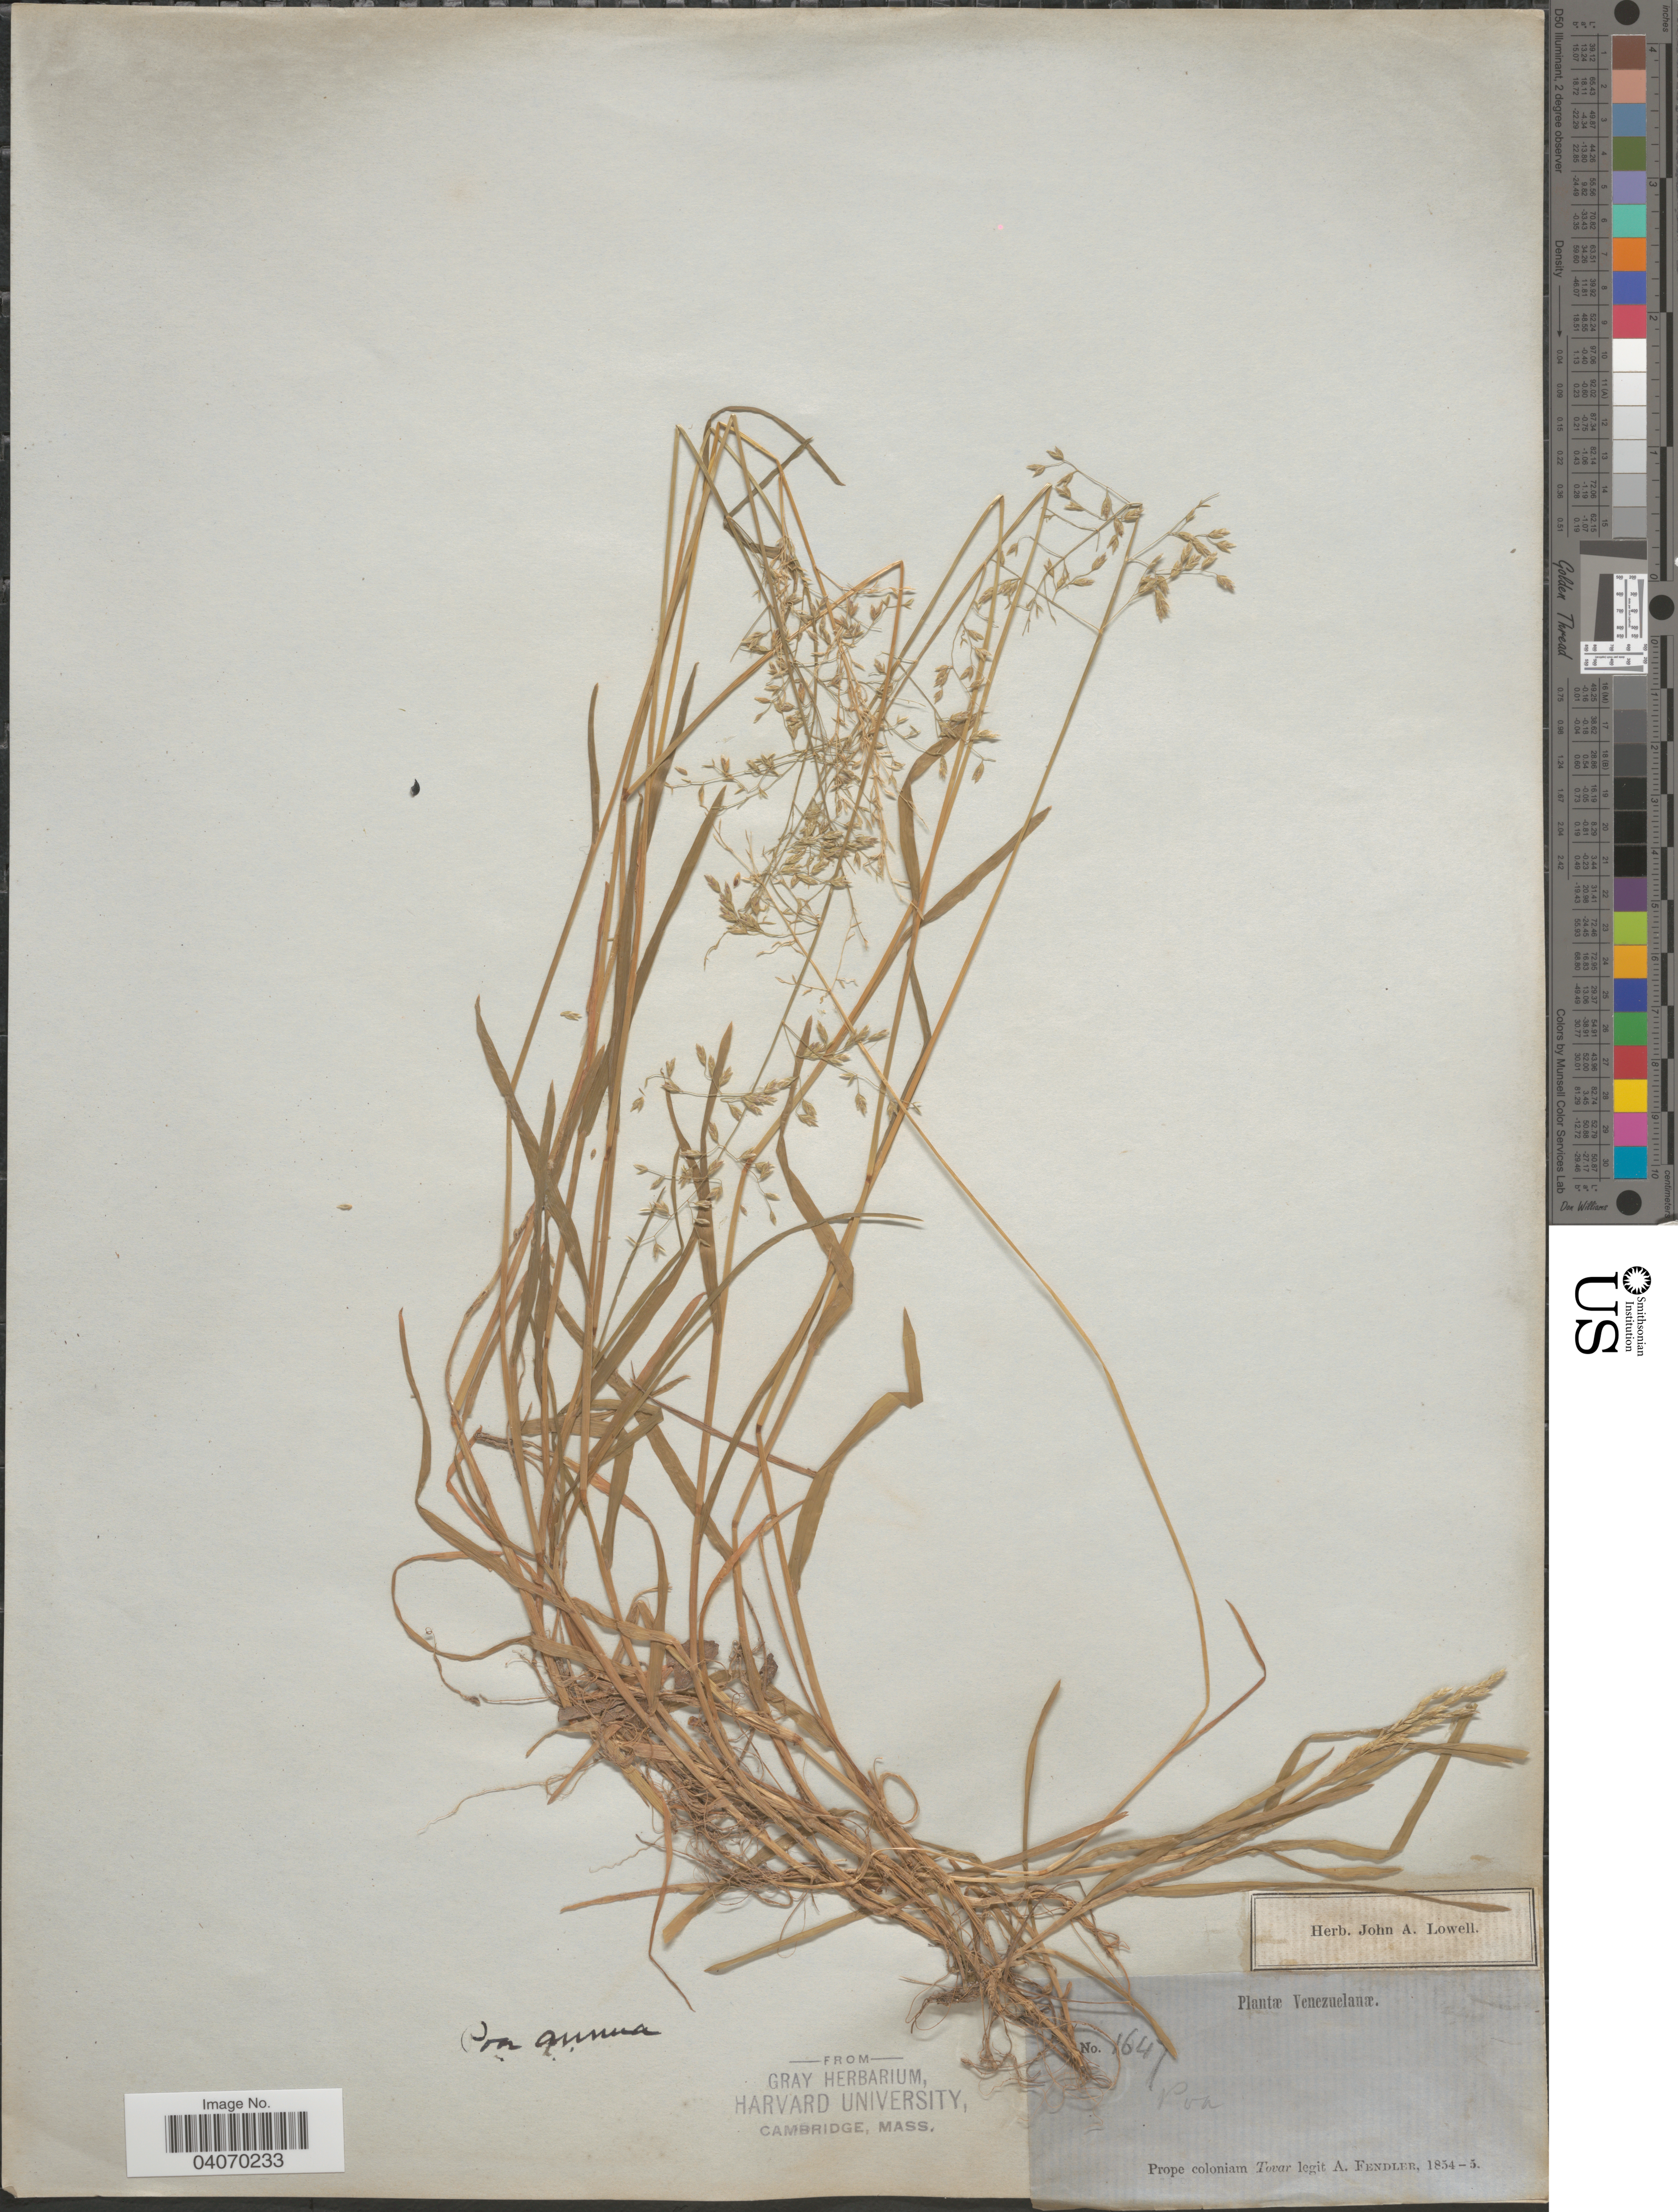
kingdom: Plantae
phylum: Tracheophyta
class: Liliopsida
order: Poales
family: Poaceae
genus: Poa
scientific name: Poa annua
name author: L.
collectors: A. Fendler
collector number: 1647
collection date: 1854/1855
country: Venezuela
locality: Prope coloniam Tovar.